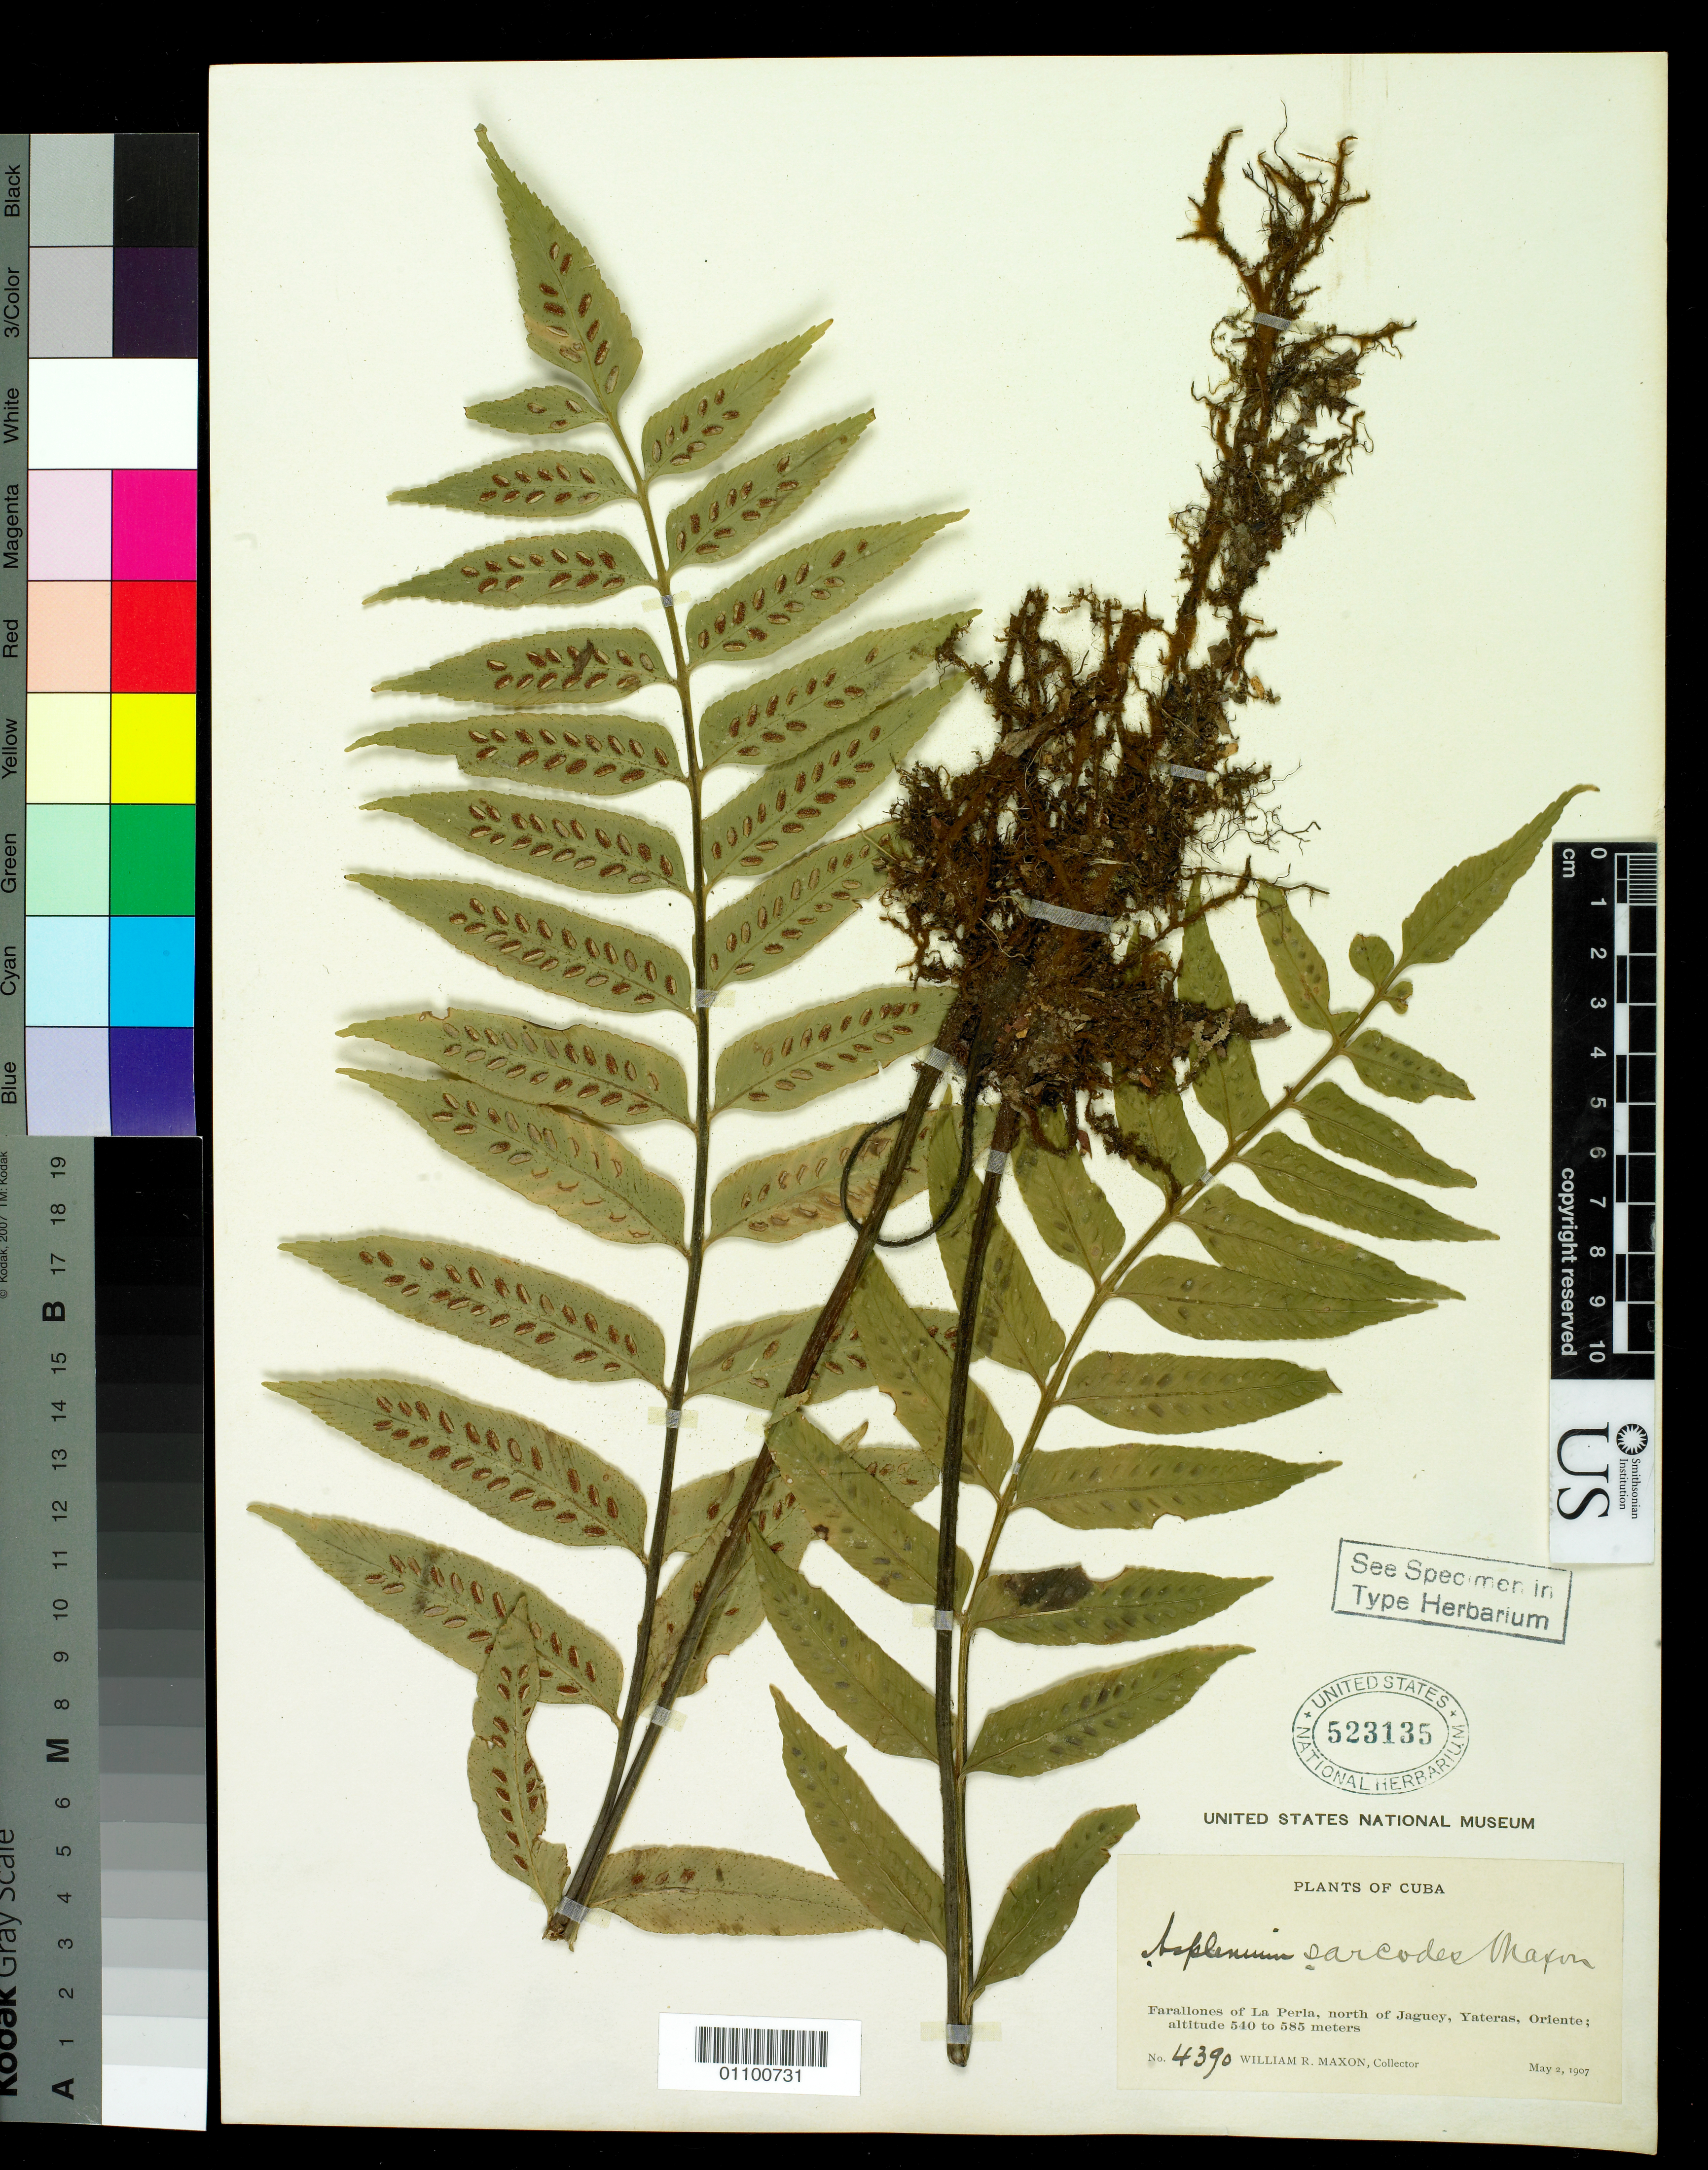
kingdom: Plantae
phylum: Tracheophyta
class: Polypodiopsida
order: Polypodiales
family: Aspleniaceae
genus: Asplenium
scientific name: Asplenium sarcodes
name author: Maxon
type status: Isotype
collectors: W. R. Maxon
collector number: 4390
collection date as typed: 02 May 1907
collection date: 1907-05-02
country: Cuba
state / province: Oriente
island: Greater Antilles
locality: Farallones of La Perla, N of Jaguey, Yateras.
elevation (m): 540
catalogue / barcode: US 523135